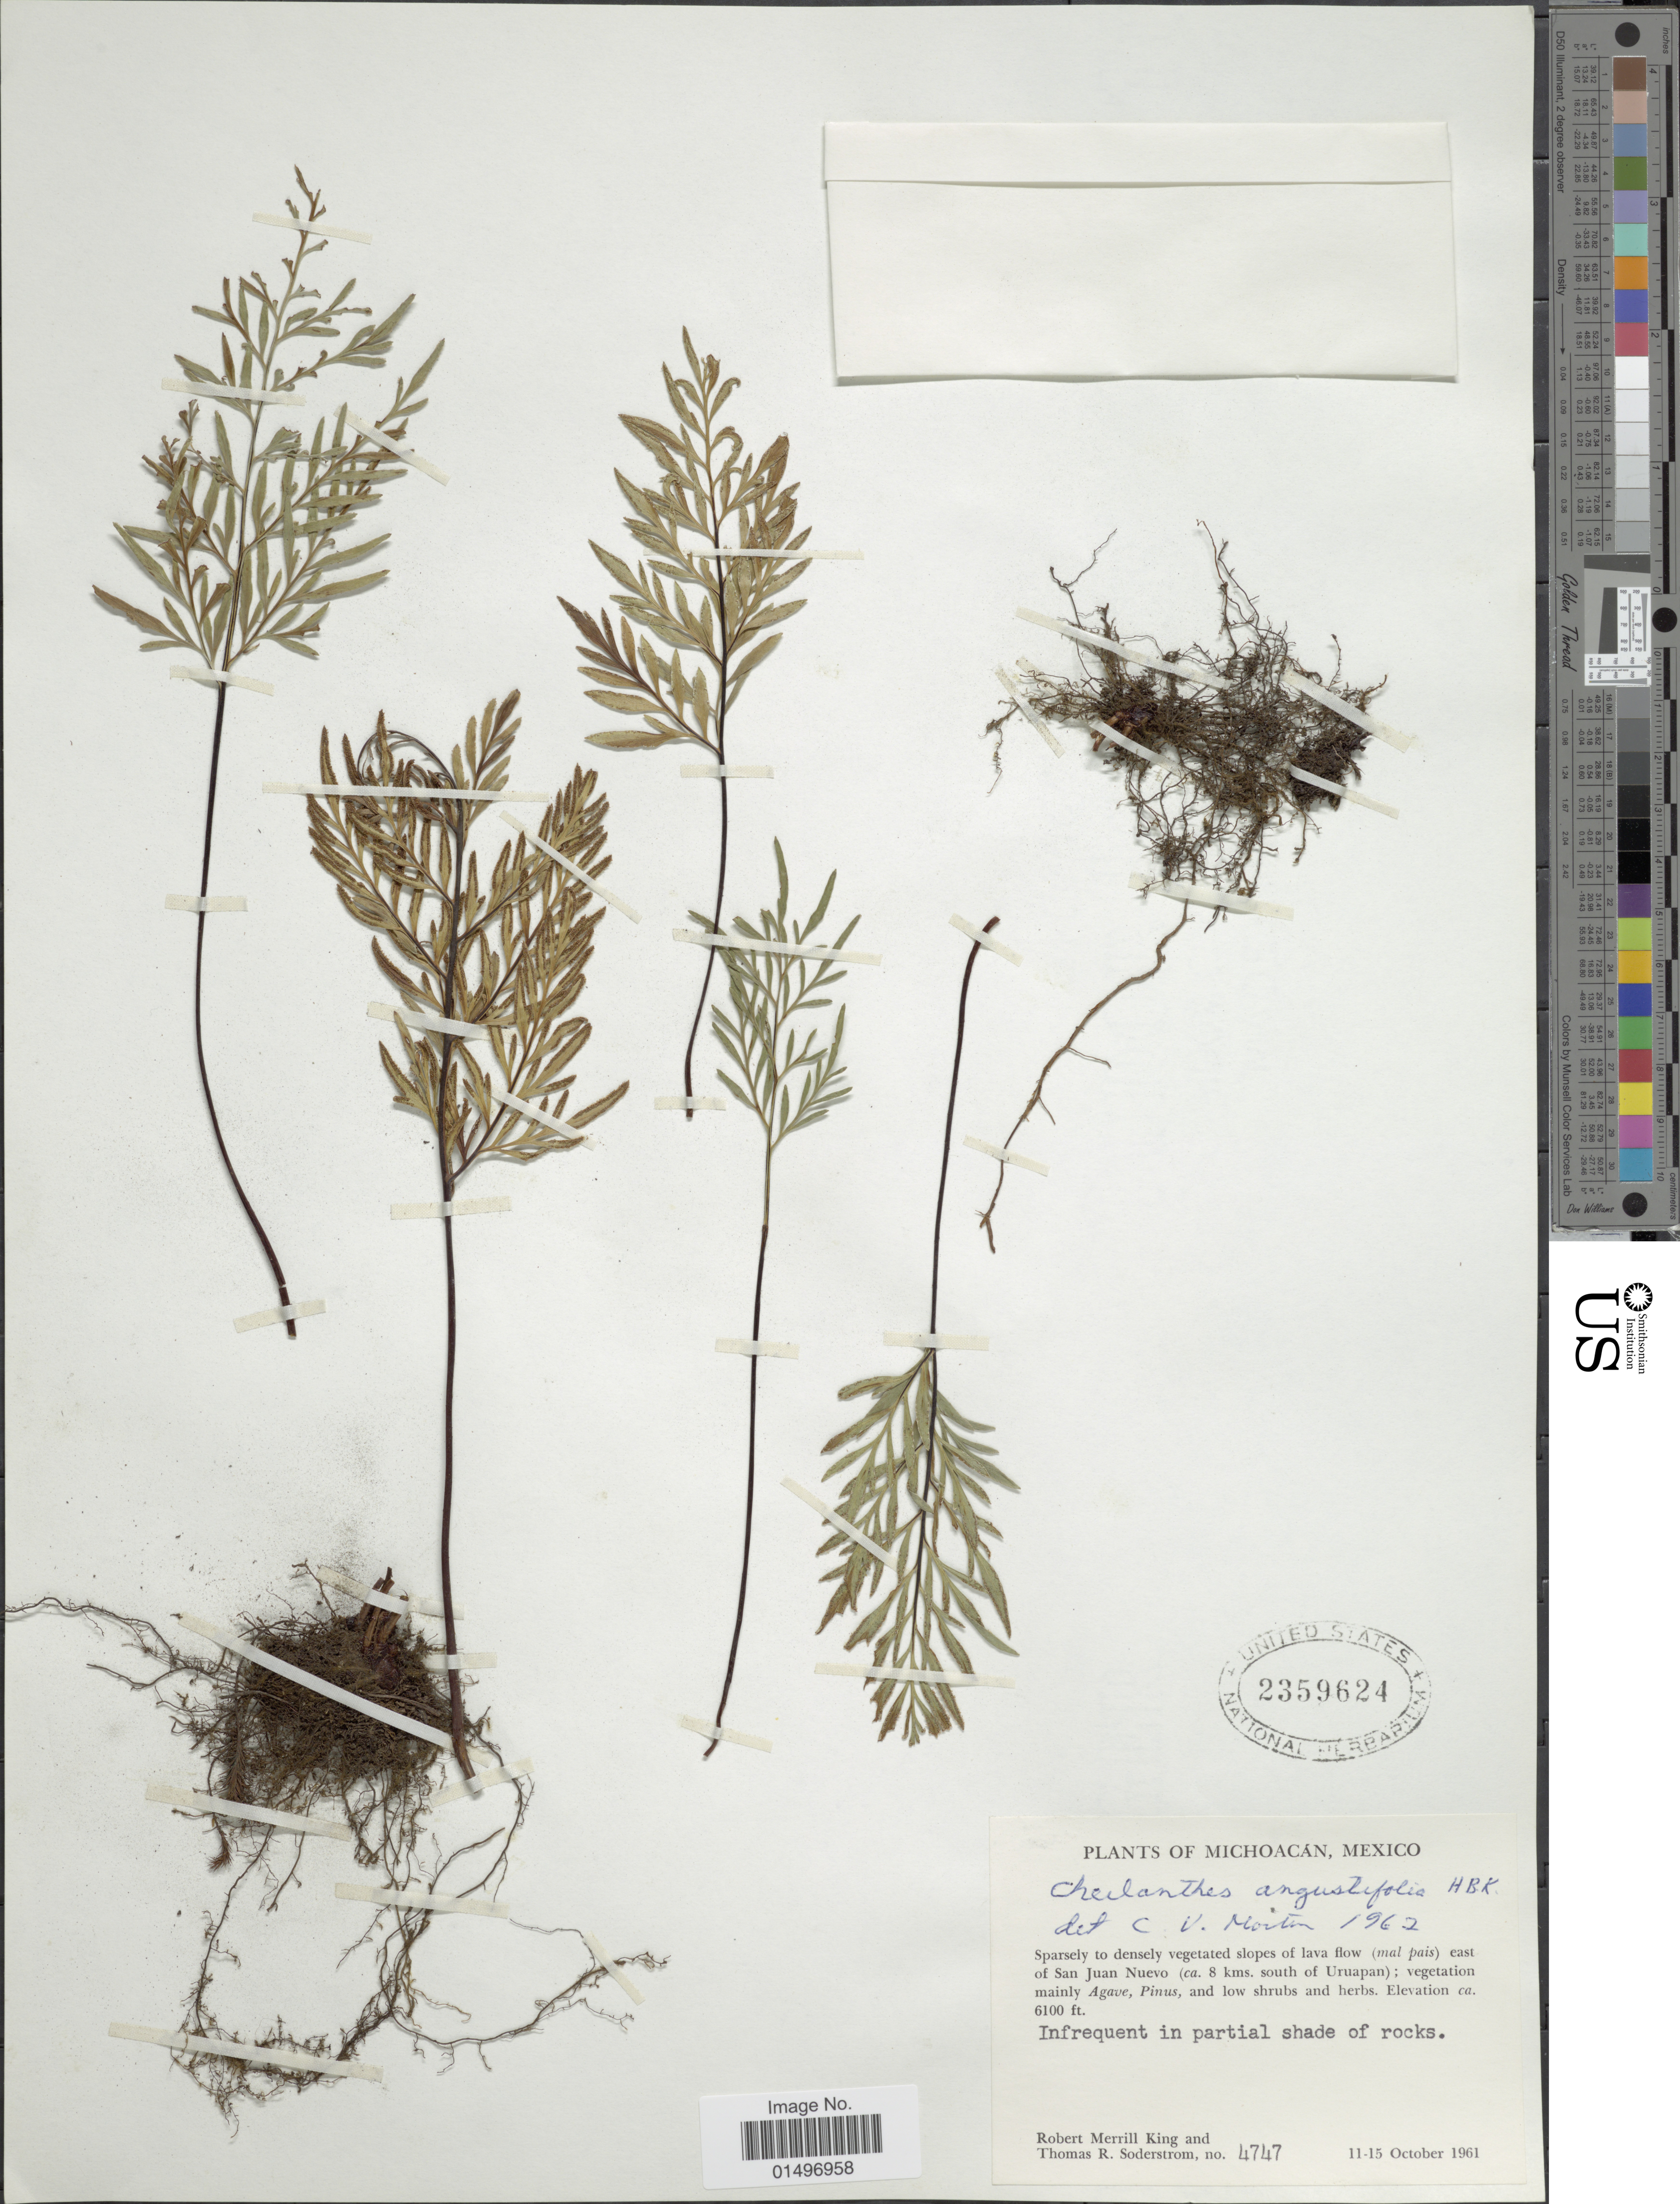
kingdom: Plantae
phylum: Tracheophyta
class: Polypodiopsida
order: Polypodiales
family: Pteridaceae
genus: Gaga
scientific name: Gaga angustifolia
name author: (Kunth) Fay W. Li & Windham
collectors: R. M. King & T. R. Soderstrom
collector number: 4747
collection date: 1961-10-11/1961-10-15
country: Mexico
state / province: Michoacán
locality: Michoacan, Mexico, east of San Juan Nuevo (ca. 8 kms. south of Uruapan).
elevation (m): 1859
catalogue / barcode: US 2359624